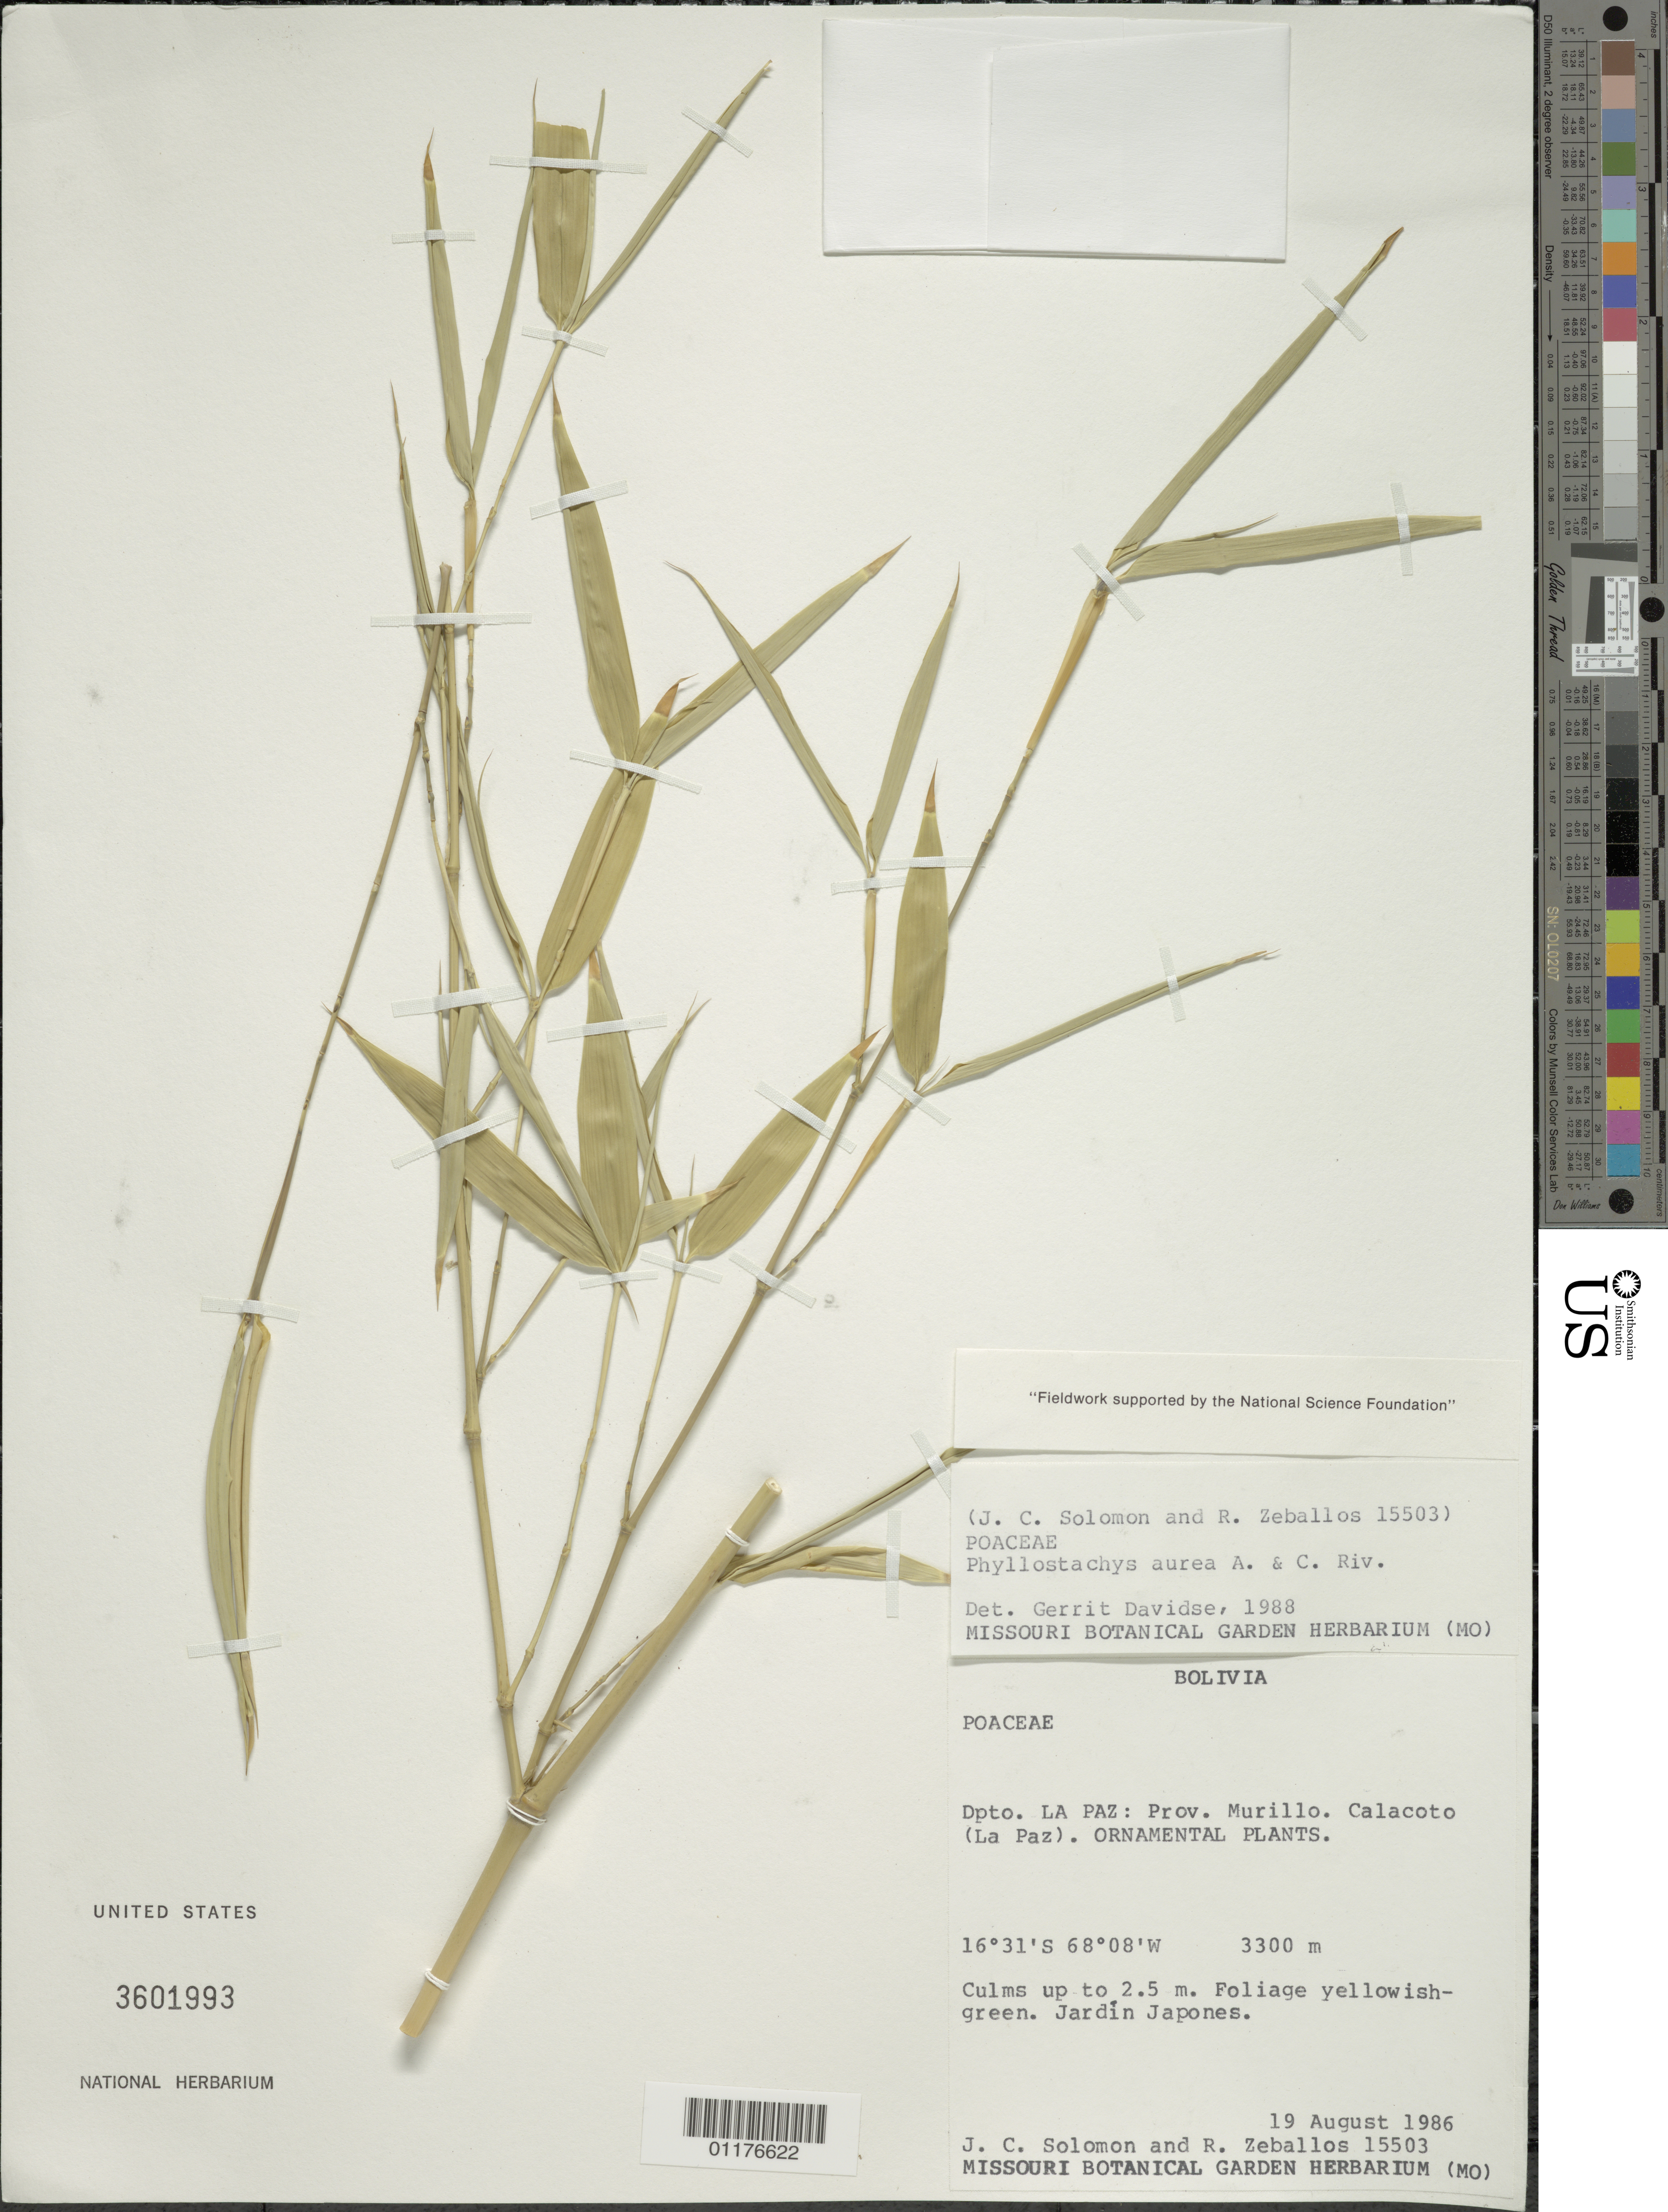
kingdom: Plantae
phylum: Tracheophyta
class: Liliopsida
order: Poales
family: Poaceae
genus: Phyllostachys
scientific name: Phyllostachys aurea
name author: Rivière & C. Rivière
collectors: J. C. Solomon & R. Zeballos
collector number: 15503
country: Bolivia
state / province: La Páz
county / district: Murillo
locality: Calacoto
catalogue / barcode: US 3601993